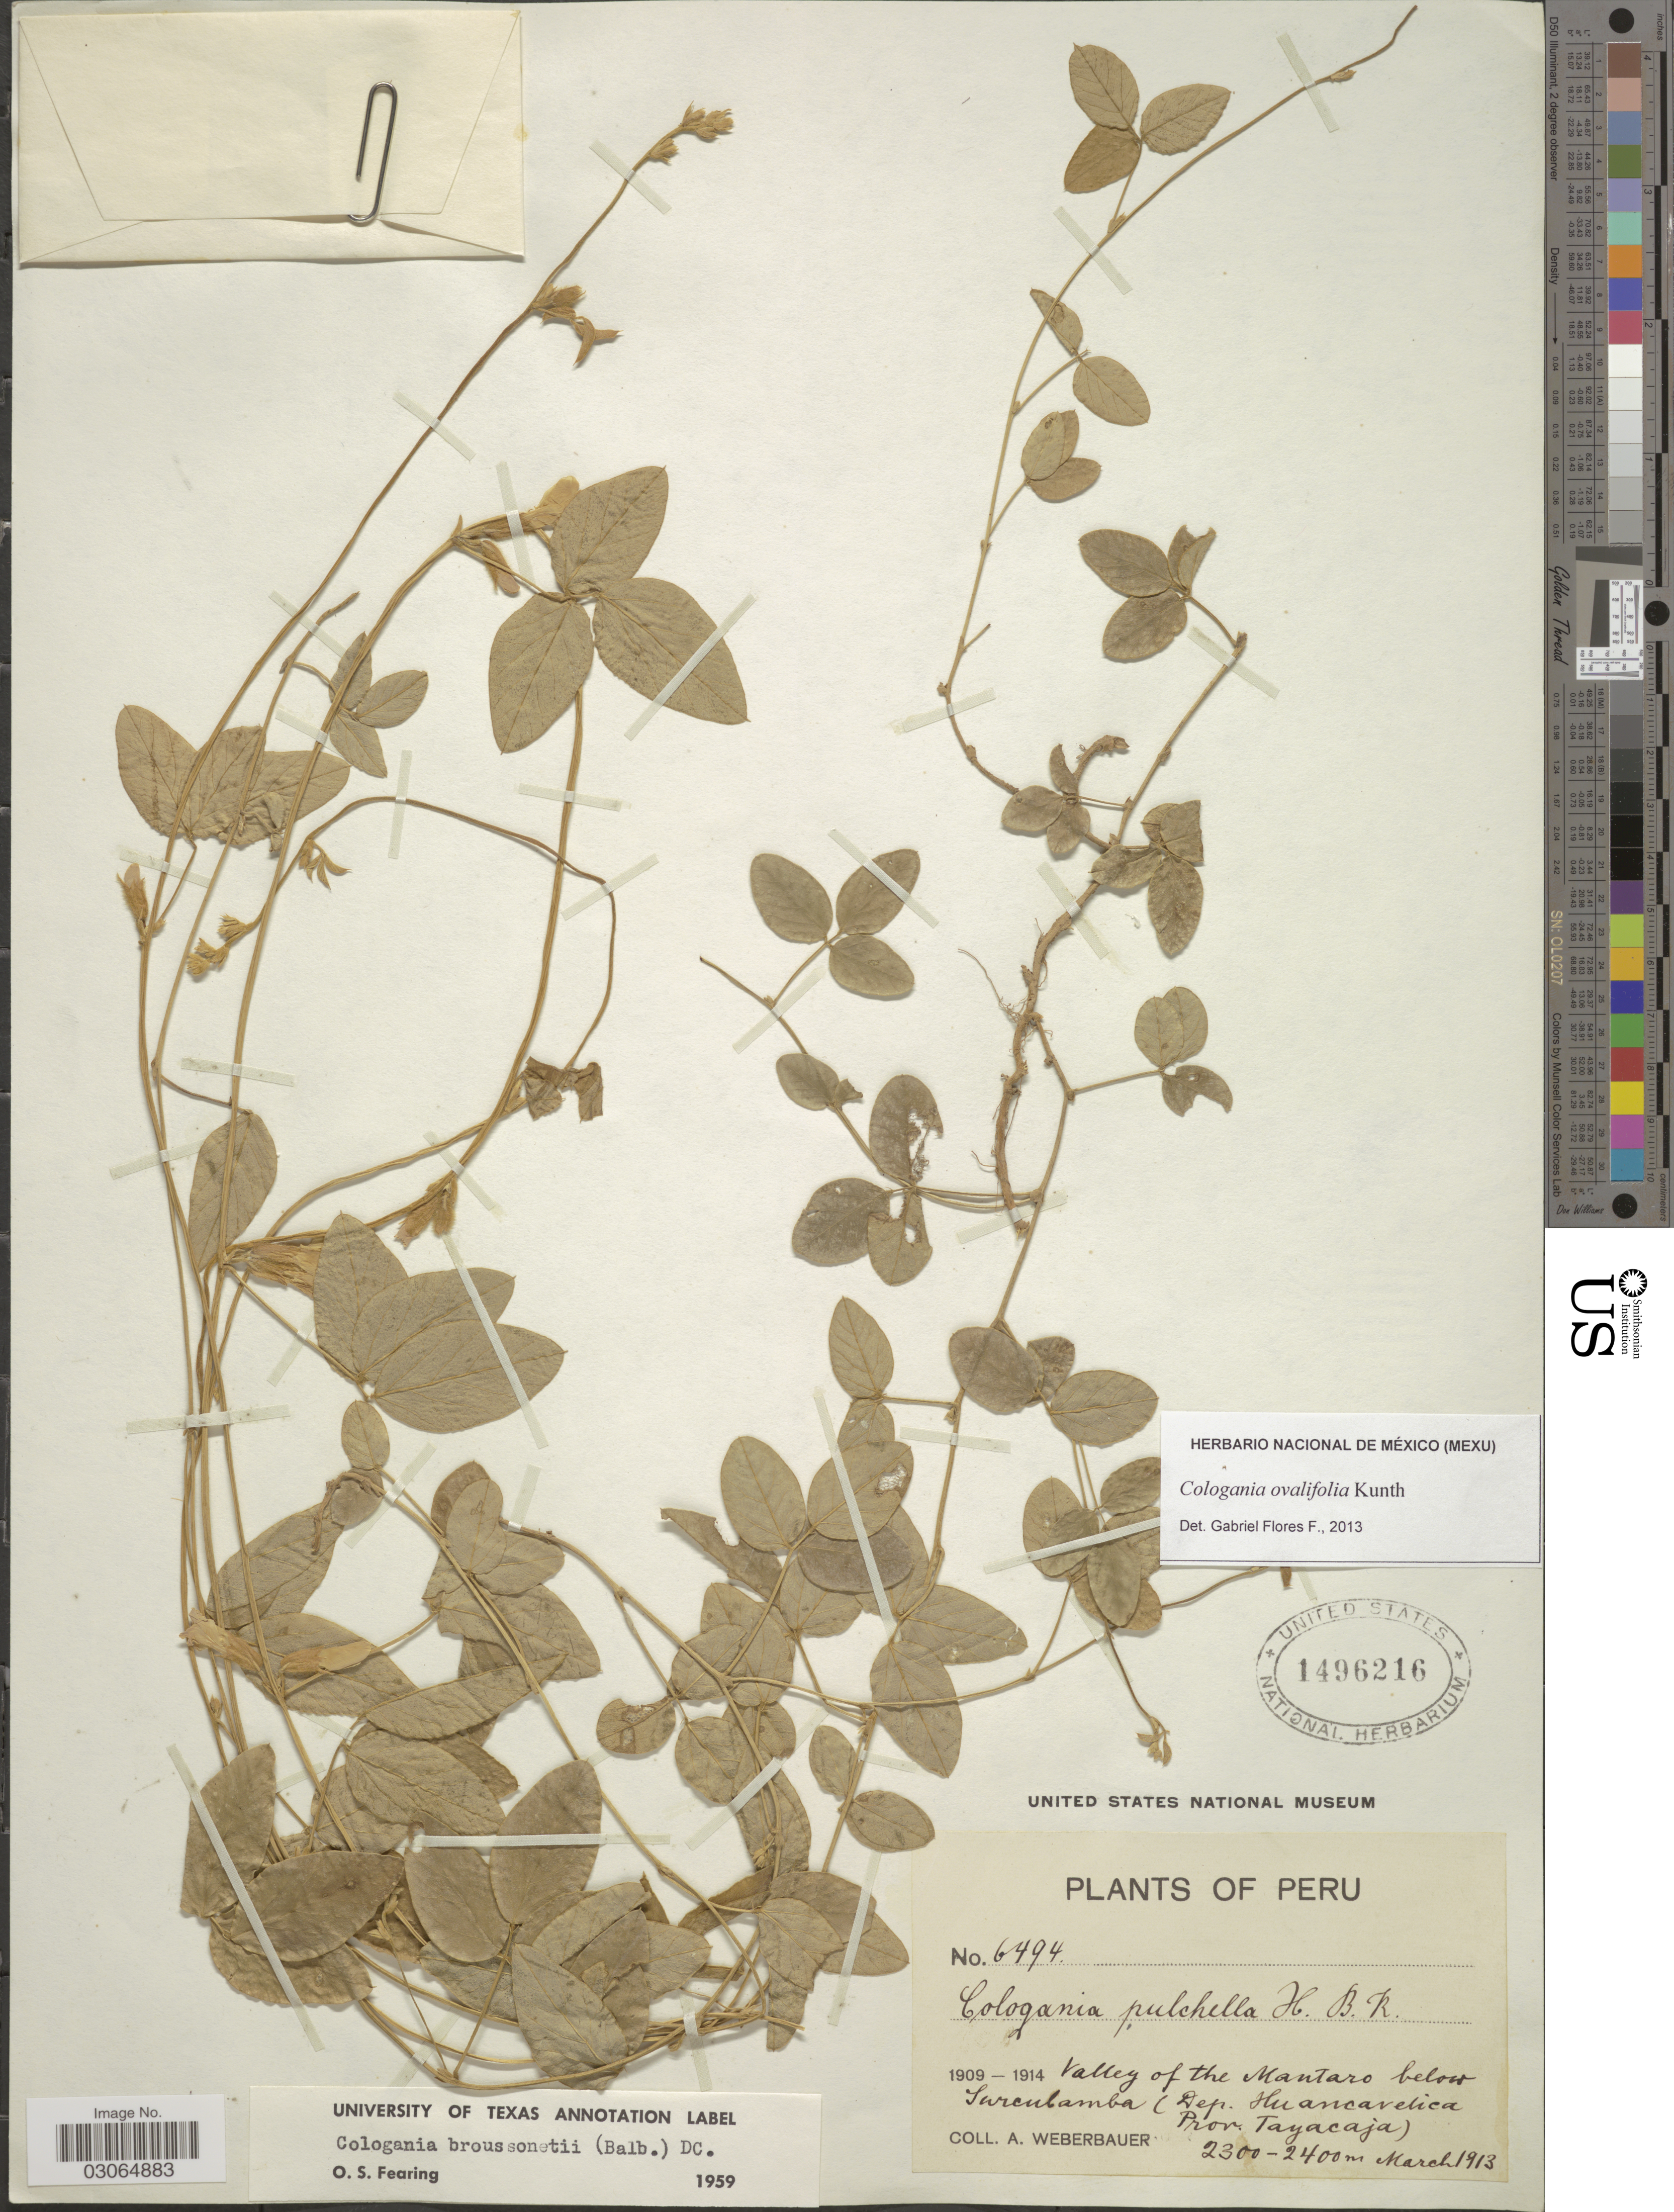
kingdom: Plantae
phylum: Tracheophyta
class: Magnoliopsida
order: Fabales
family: Fabaceae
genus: Cologania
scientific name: Cologania broussonetii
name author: (Balb.) DC.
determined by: Fearing, O. S.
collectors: A. Weberbauer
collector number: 6494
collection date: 1913-03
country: Peru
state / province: Huancavelica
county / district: Tayacaja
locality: Valley of the Mantaro below Surcubamba (Dep. Huancavelica, Prov. Tayacaja)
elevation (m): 2300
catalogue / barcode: US 1496216